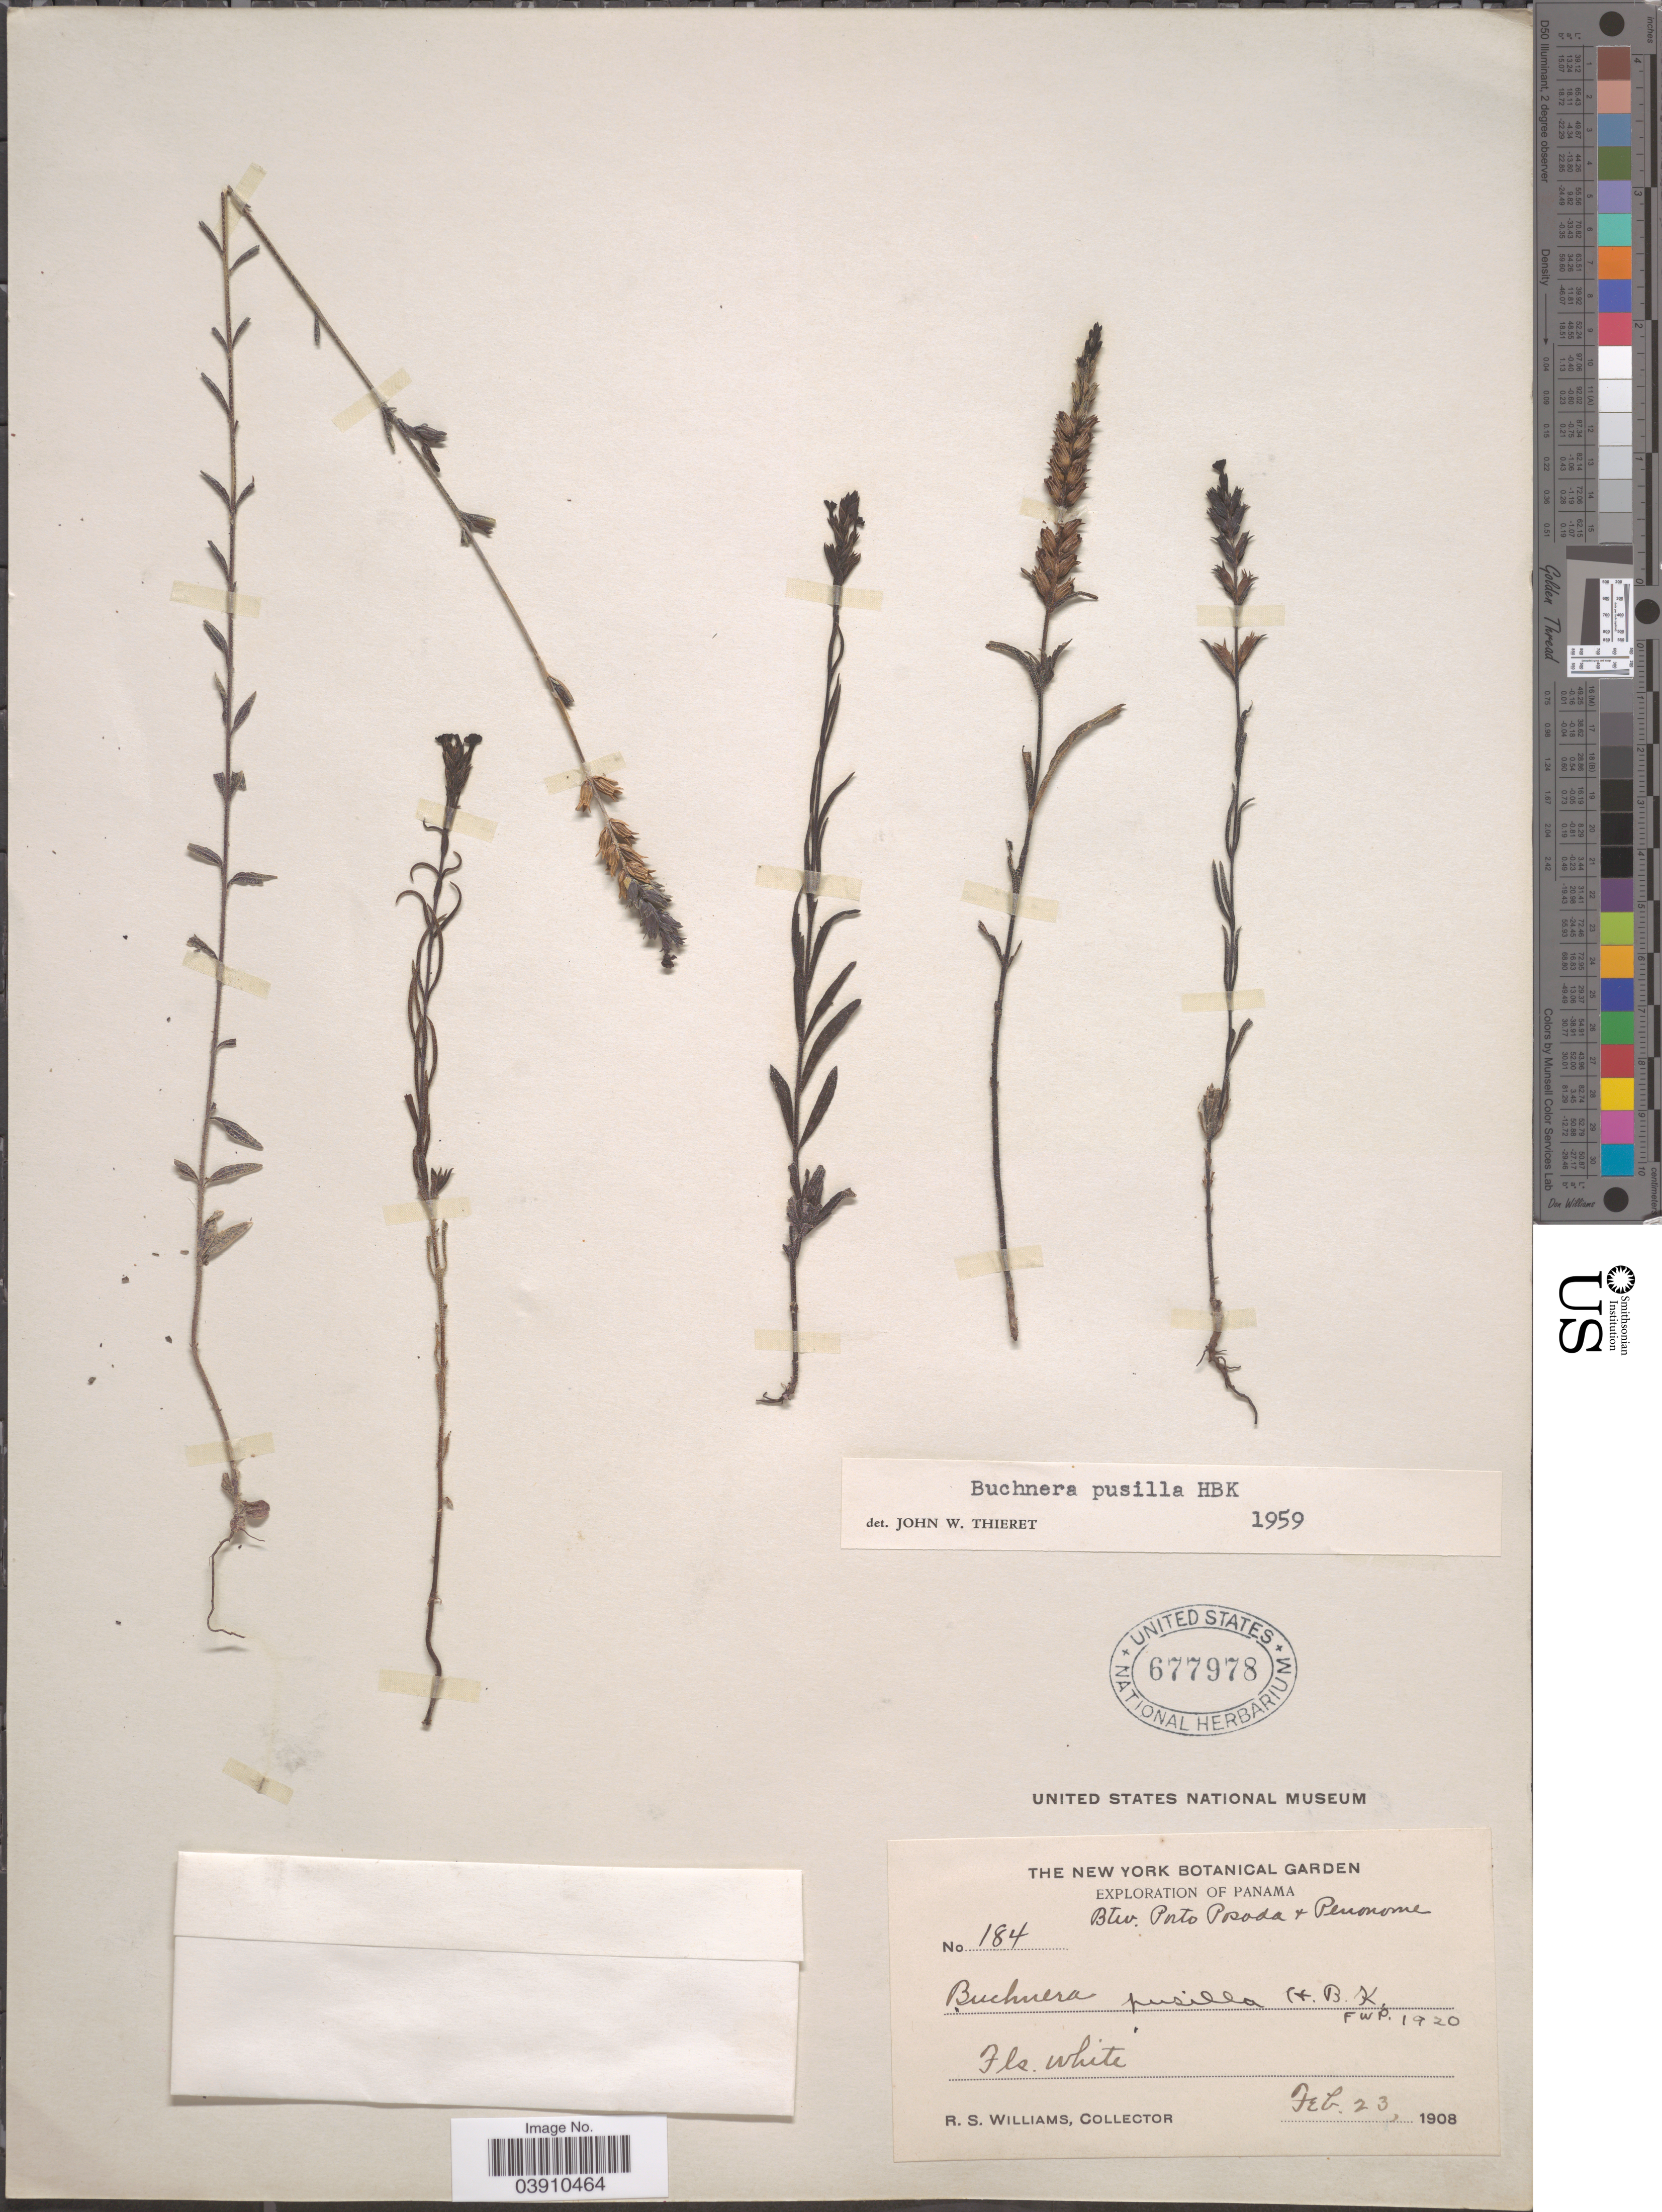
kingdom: Plantae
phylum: Tracheophyta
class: Magnoliopsida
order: Lamiales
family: Orobanchaceae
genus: Buchnera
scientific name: Buchnera pusilla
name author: Kunth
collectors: R. S. Williams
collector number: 184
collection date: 1908-02-23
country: Panama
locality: Btw. Porto Posada + Penonome.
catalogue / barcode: US 677978